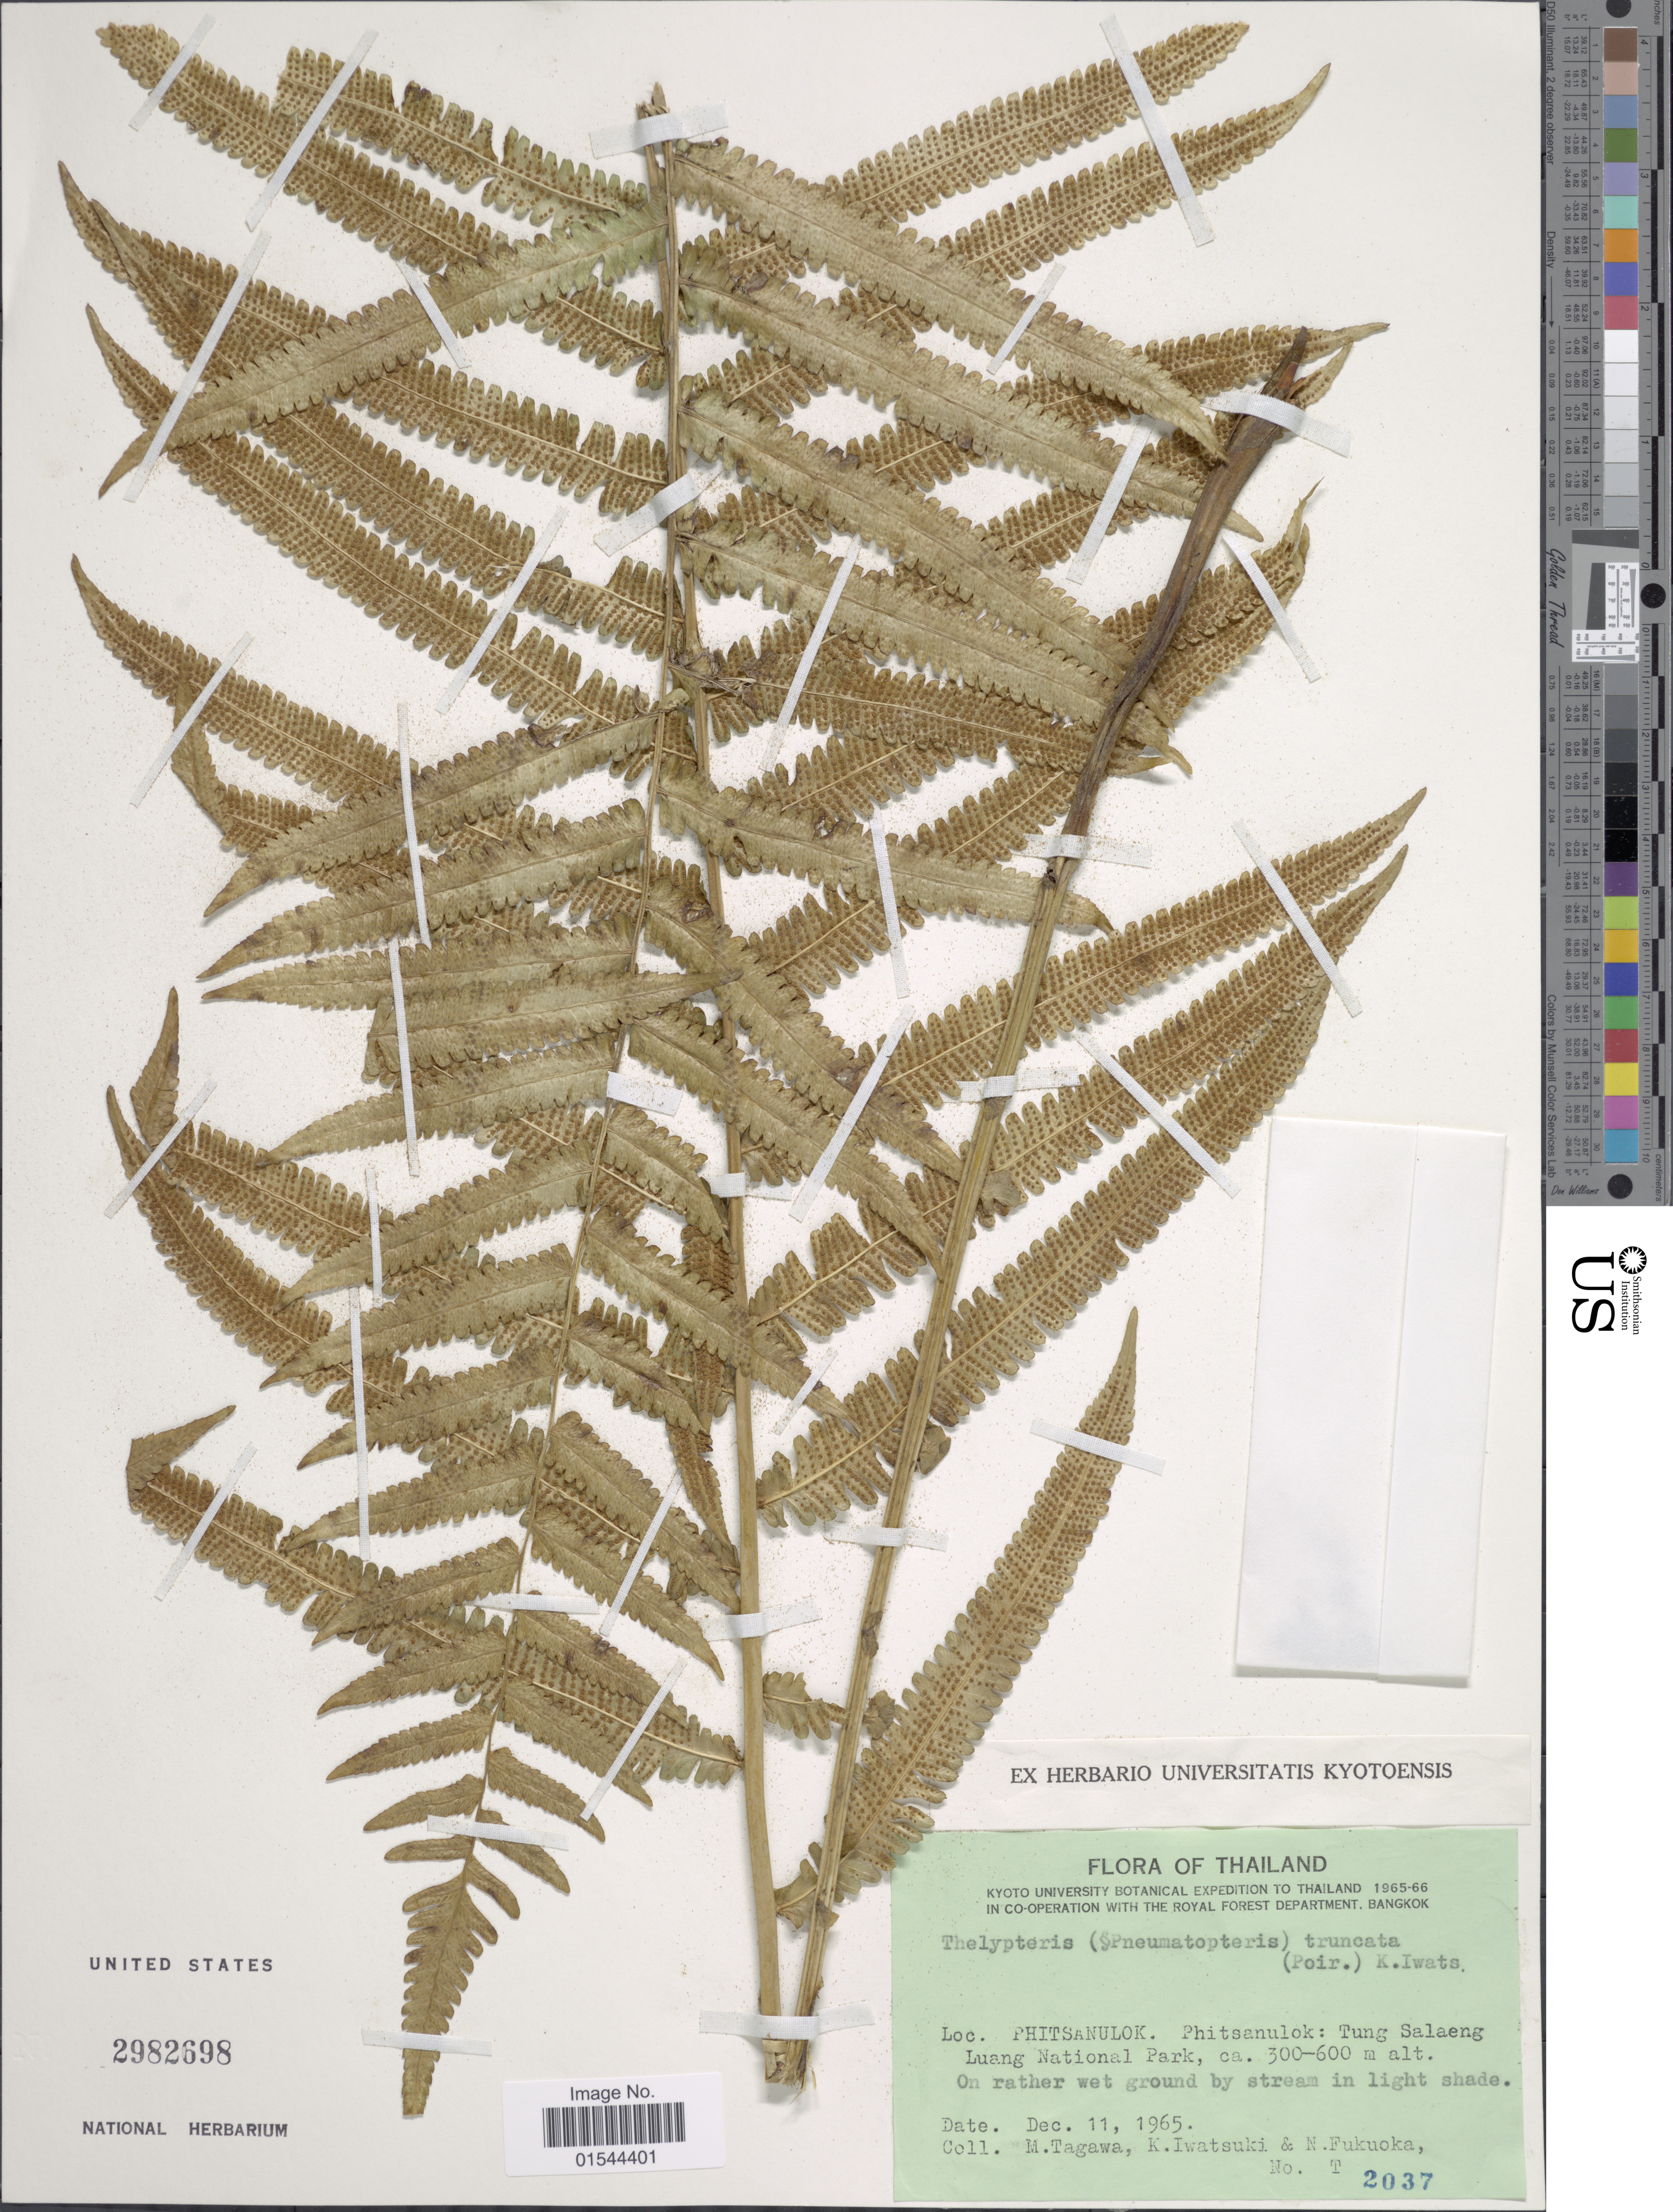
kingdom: Plantae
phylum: Tracheophyta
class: Polypodiopsida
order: Polypodiales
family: Thelypteridaceae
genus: Pneumatopteris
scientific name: Pneumatopteris truncata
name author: (Poir.) Holttum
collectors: M. Tagawa, K. Iwatsuki & N. Fukuoka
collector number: T2037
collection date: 1965-12-11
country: Thailand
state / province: Phitsanulok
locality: Phitsanulok: Tung Salaeng Luang National Park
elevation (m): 300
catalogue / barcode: US 2982698